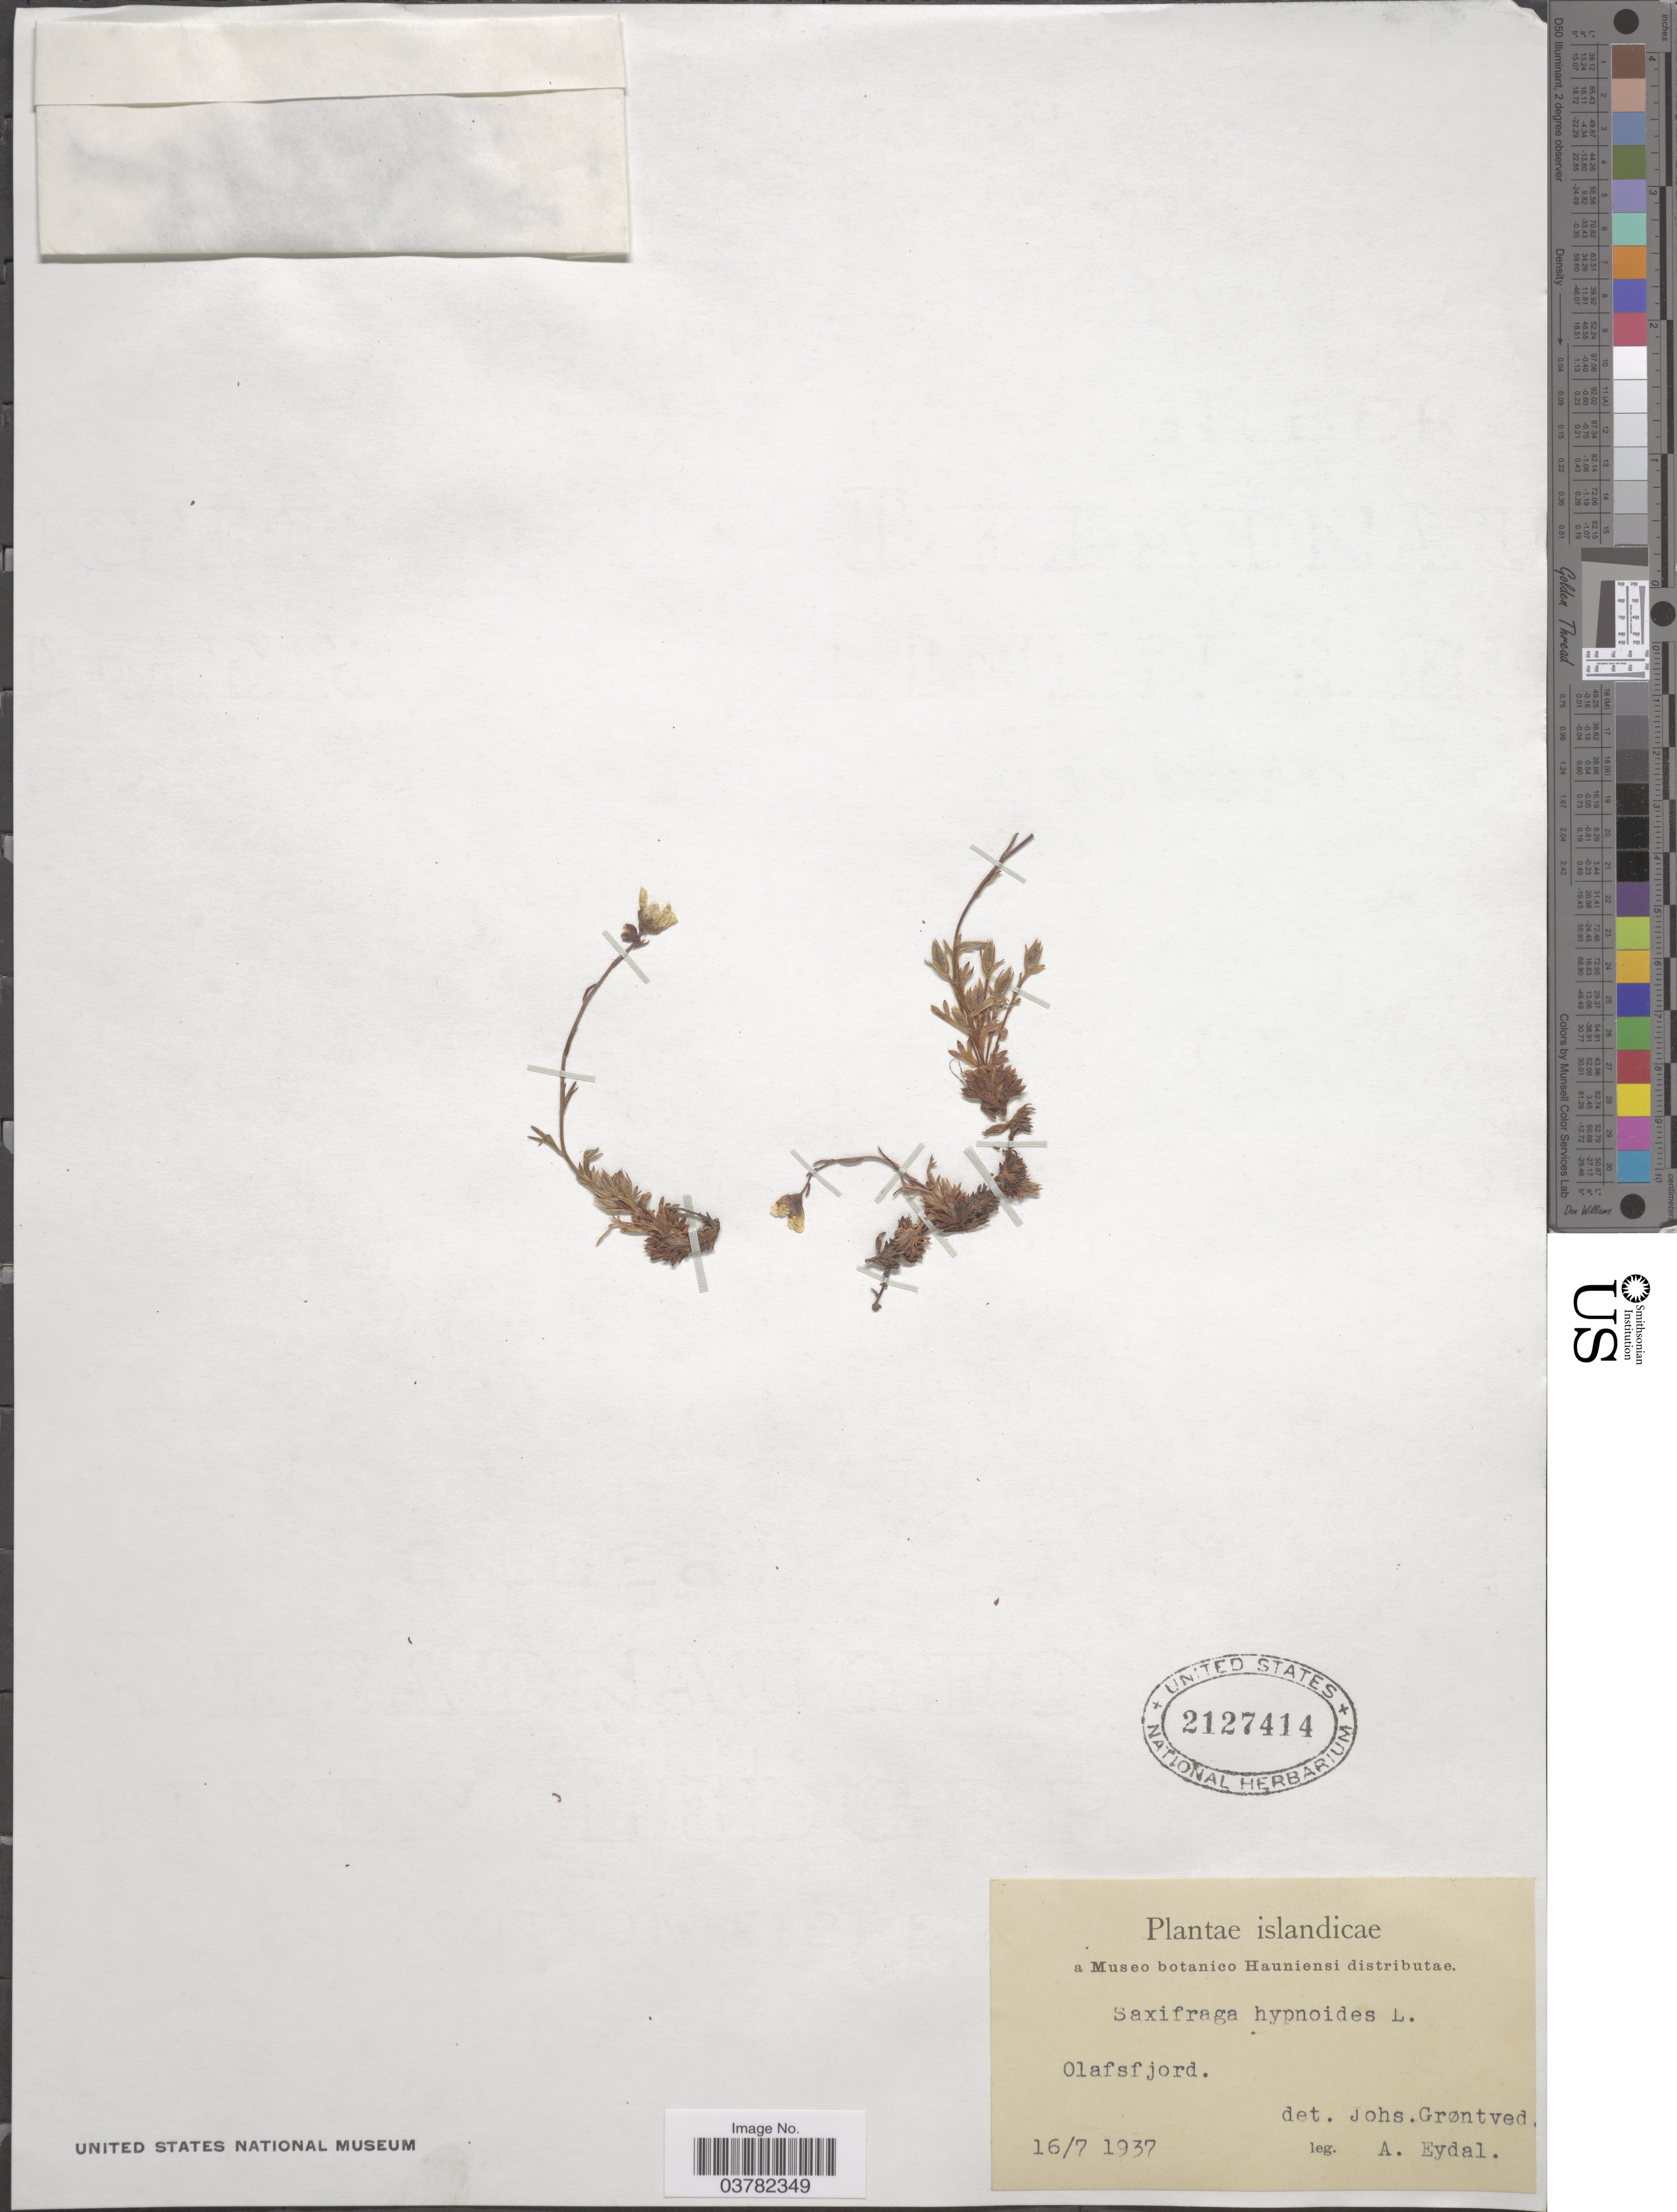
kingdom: Plantae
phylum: Tracheophyta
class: Magnoliopsida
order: Saxifragales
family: Saxifragaceae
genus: Saxifraga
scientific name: Saxifraga hypnoides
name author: L.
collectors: A. Eydal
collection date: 1937-07-16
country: Iceland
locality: Olafsfjord.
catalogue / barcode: US 2127414